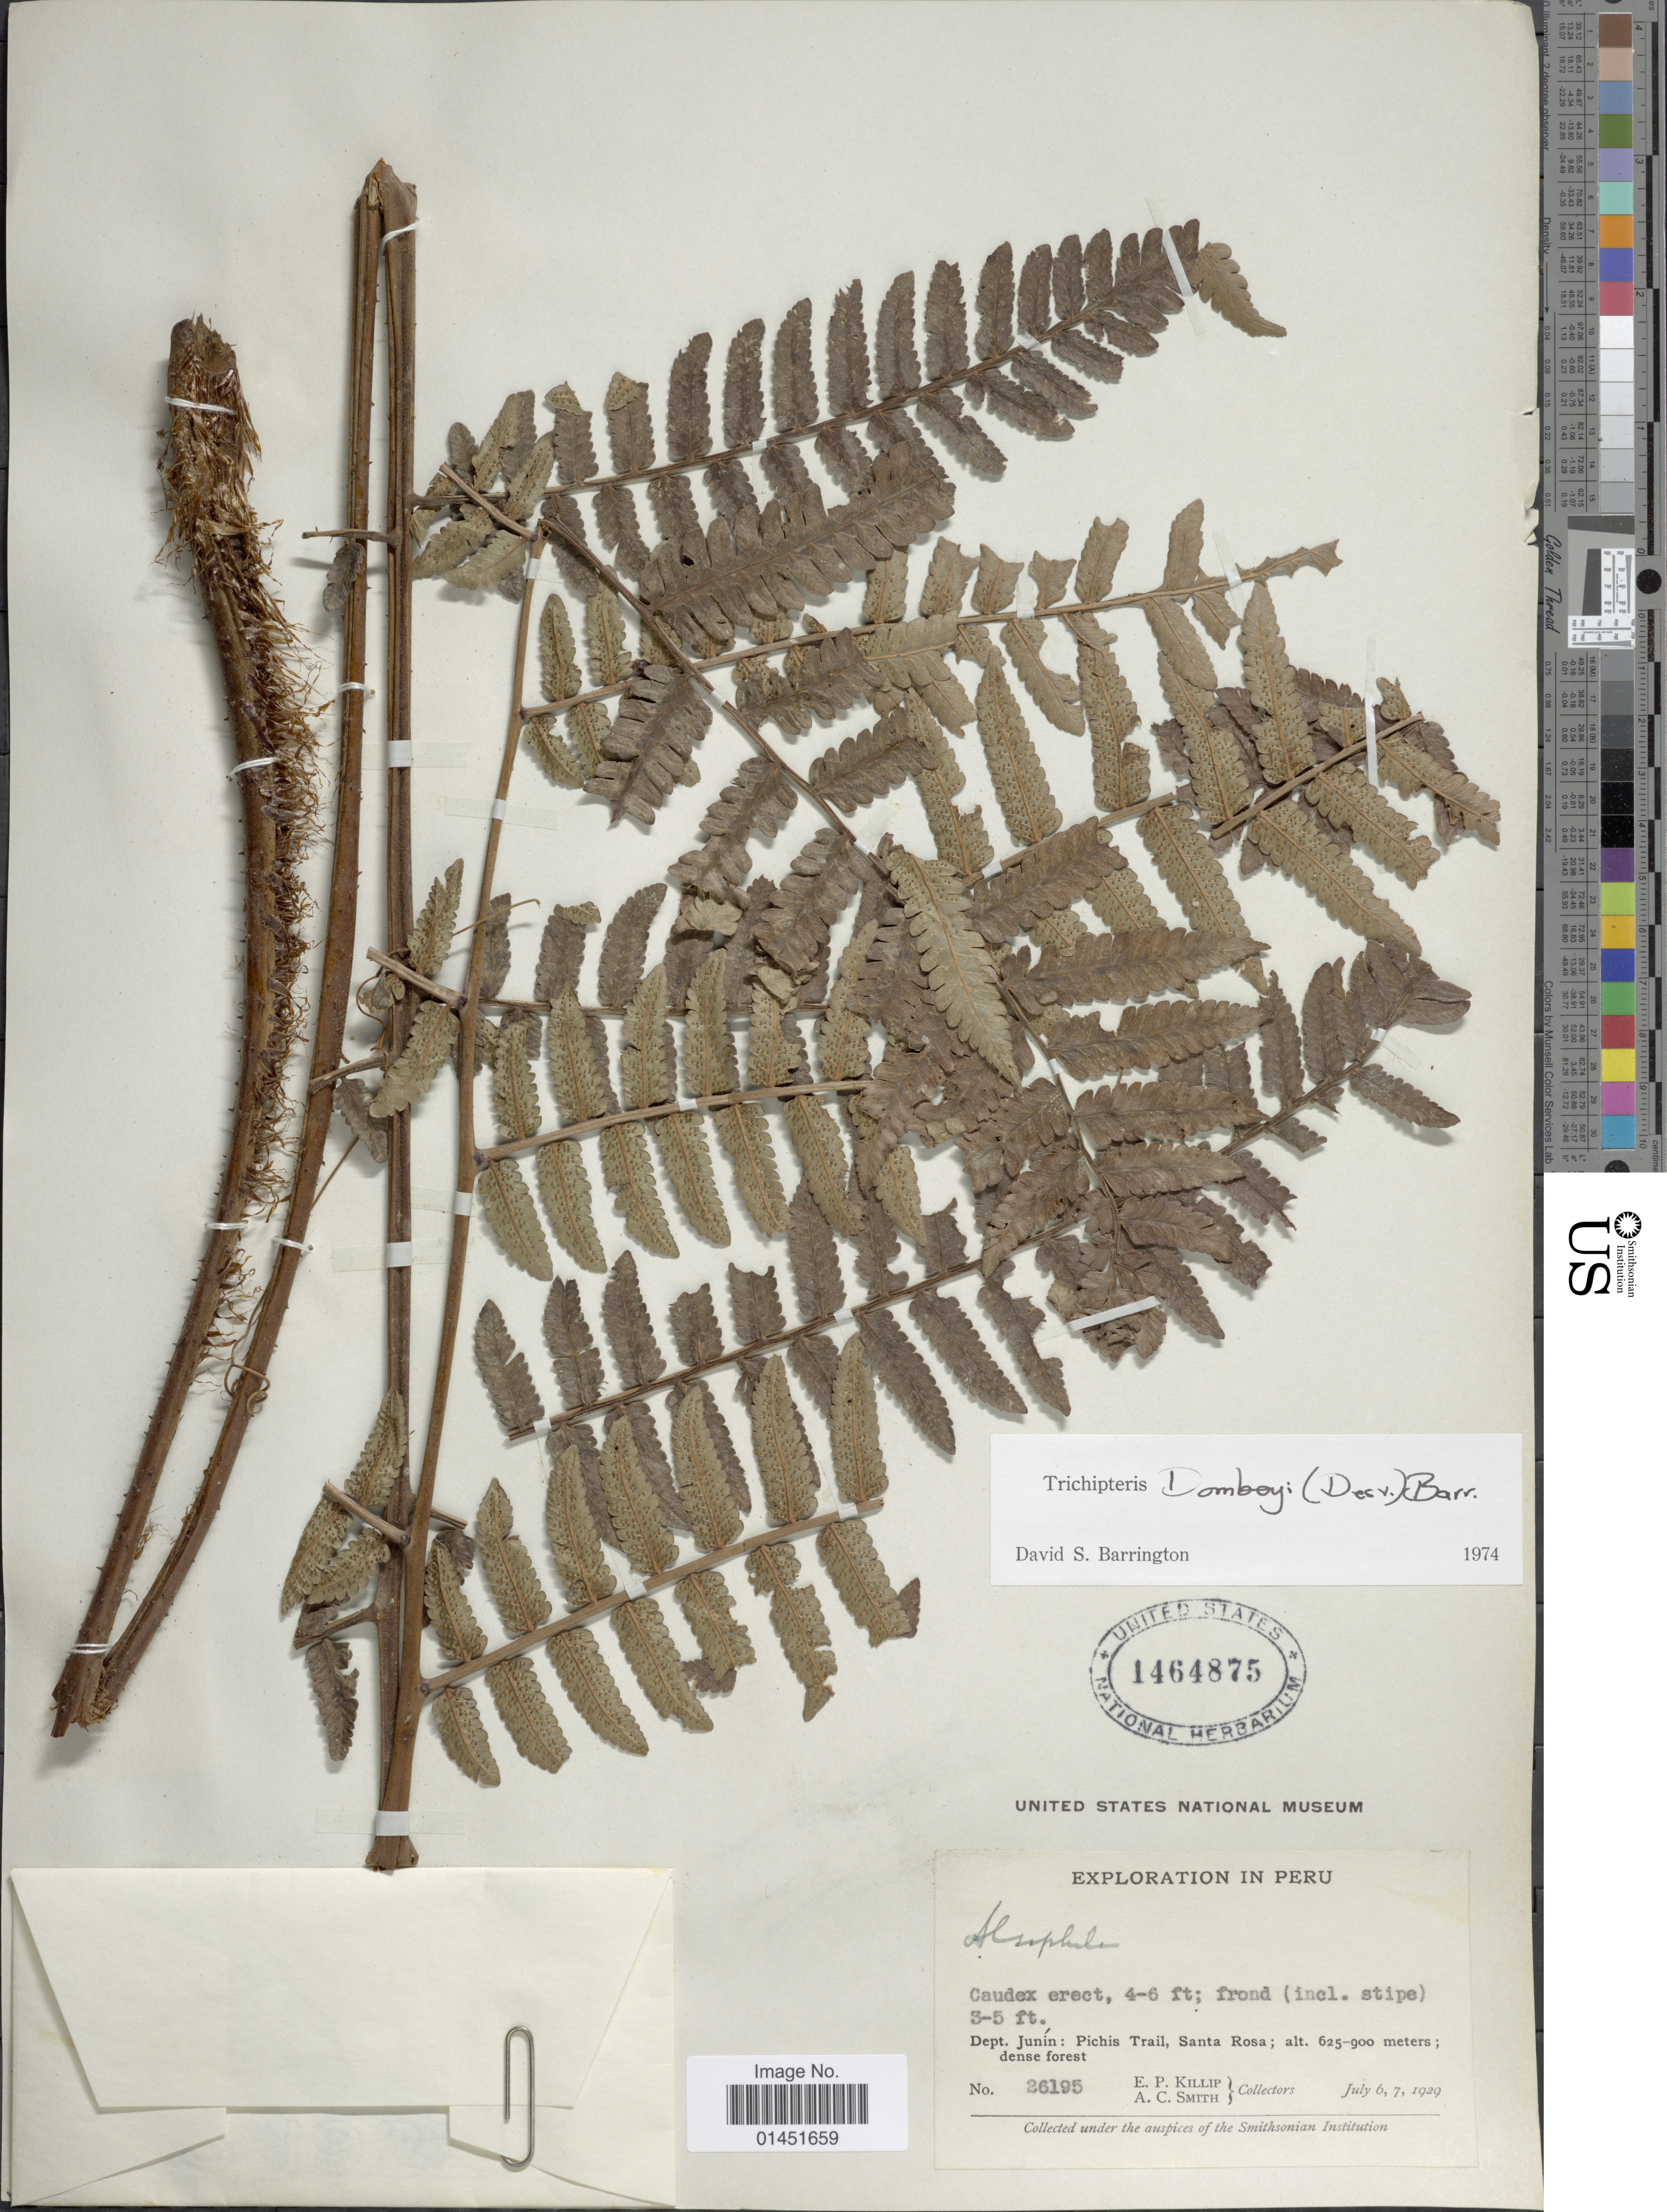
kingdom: Plantae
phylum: Tracheophyta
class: Polypodiopsida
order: Cyatheales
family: Cyatheaceae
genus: Cyathea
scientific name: Cyathea dombeyi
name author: (Desv.) Lellinger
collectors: E. P. Killip & A. C. Smith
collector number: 26195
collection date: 1929-07-06/1929-07-07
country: Peru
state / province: Junín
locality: Pichis Trail, Santa Rosa. dense forest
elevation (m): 625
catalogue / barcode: US 1464875